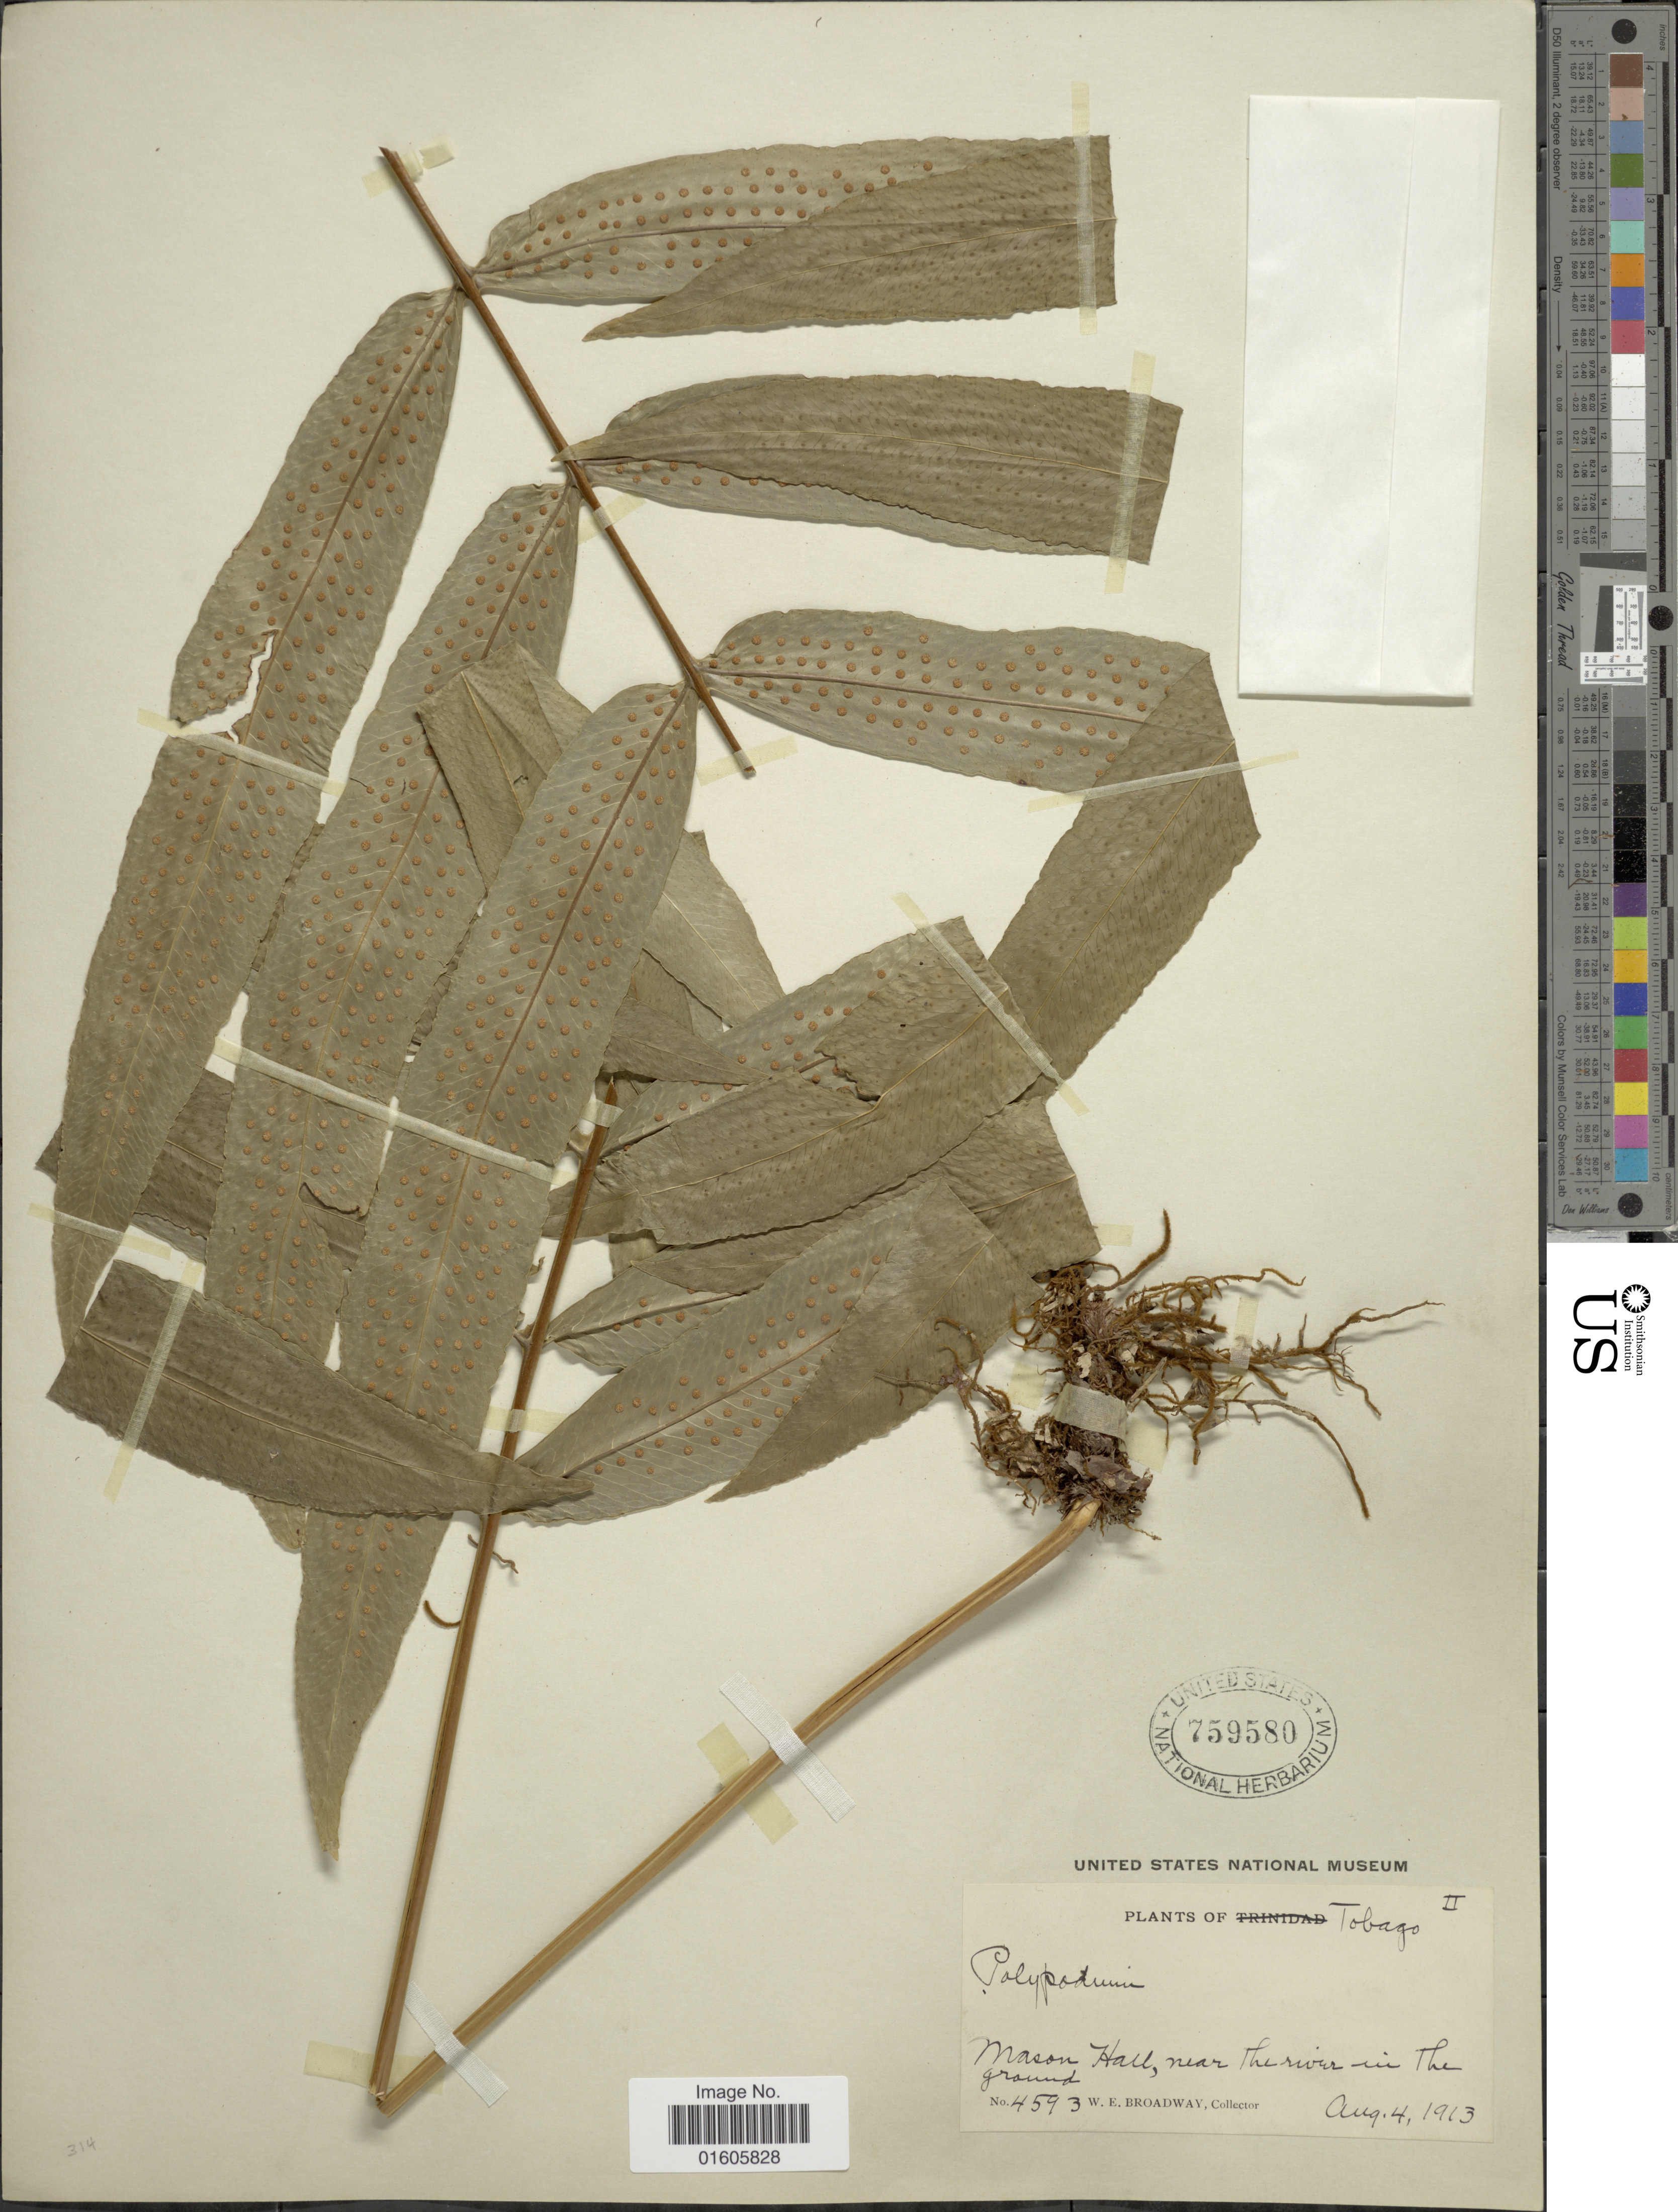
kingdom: Plantae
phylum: Tracheophyta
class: Polypodiopsida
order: Polypodiales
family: Polypodiaceae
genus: Serpocaulon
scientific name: Serpocaulon triseriale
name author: (Sw.) A.R. Sm.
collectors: W. E. Broadway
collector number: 4593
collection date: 1913-08-04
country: Trinidad and Tobago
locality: Tobago, West Indies. Mason Hall near the river in the ground.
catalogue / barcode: US 759580